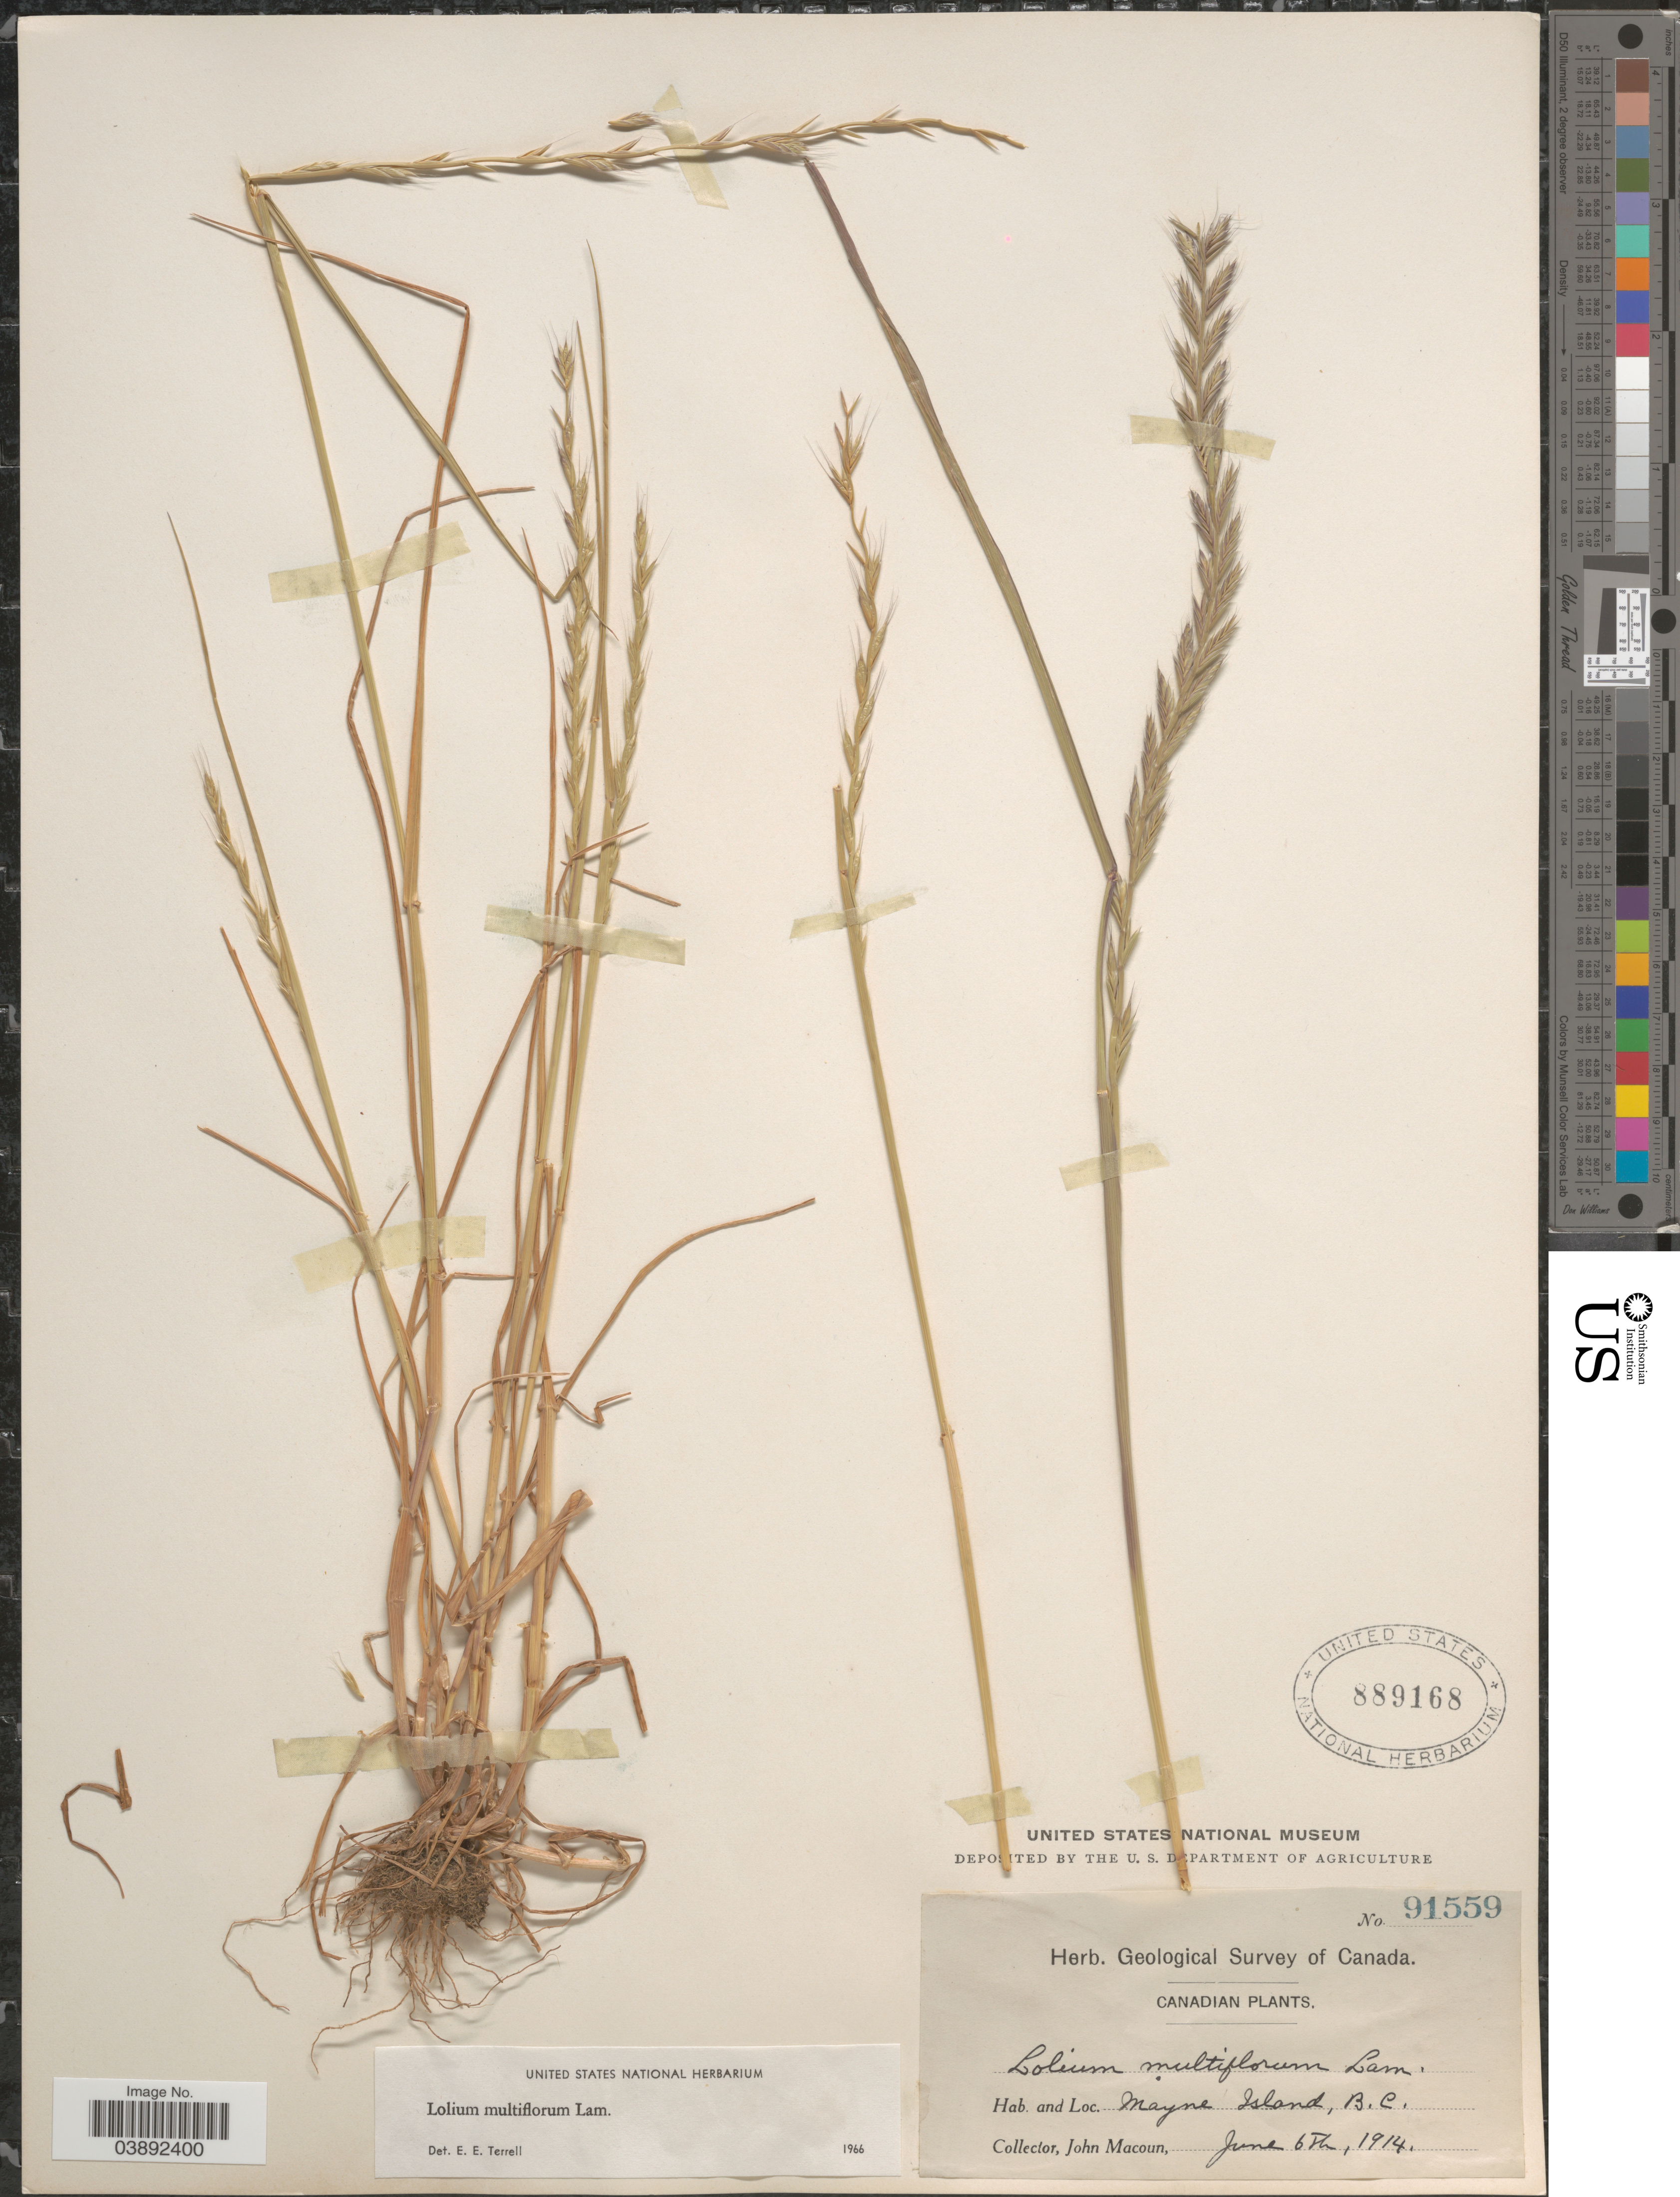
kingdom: Plantae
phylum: Tracheophyta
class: Liliopsida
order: Poales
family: Poaceae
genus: Lolium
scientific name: Lolium multiflorum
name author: Lam.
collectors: J. Macoun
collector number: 91559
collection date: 1914-06-06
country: Canada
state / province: British Columbia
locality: Mayne Island.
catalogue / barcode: US 889168